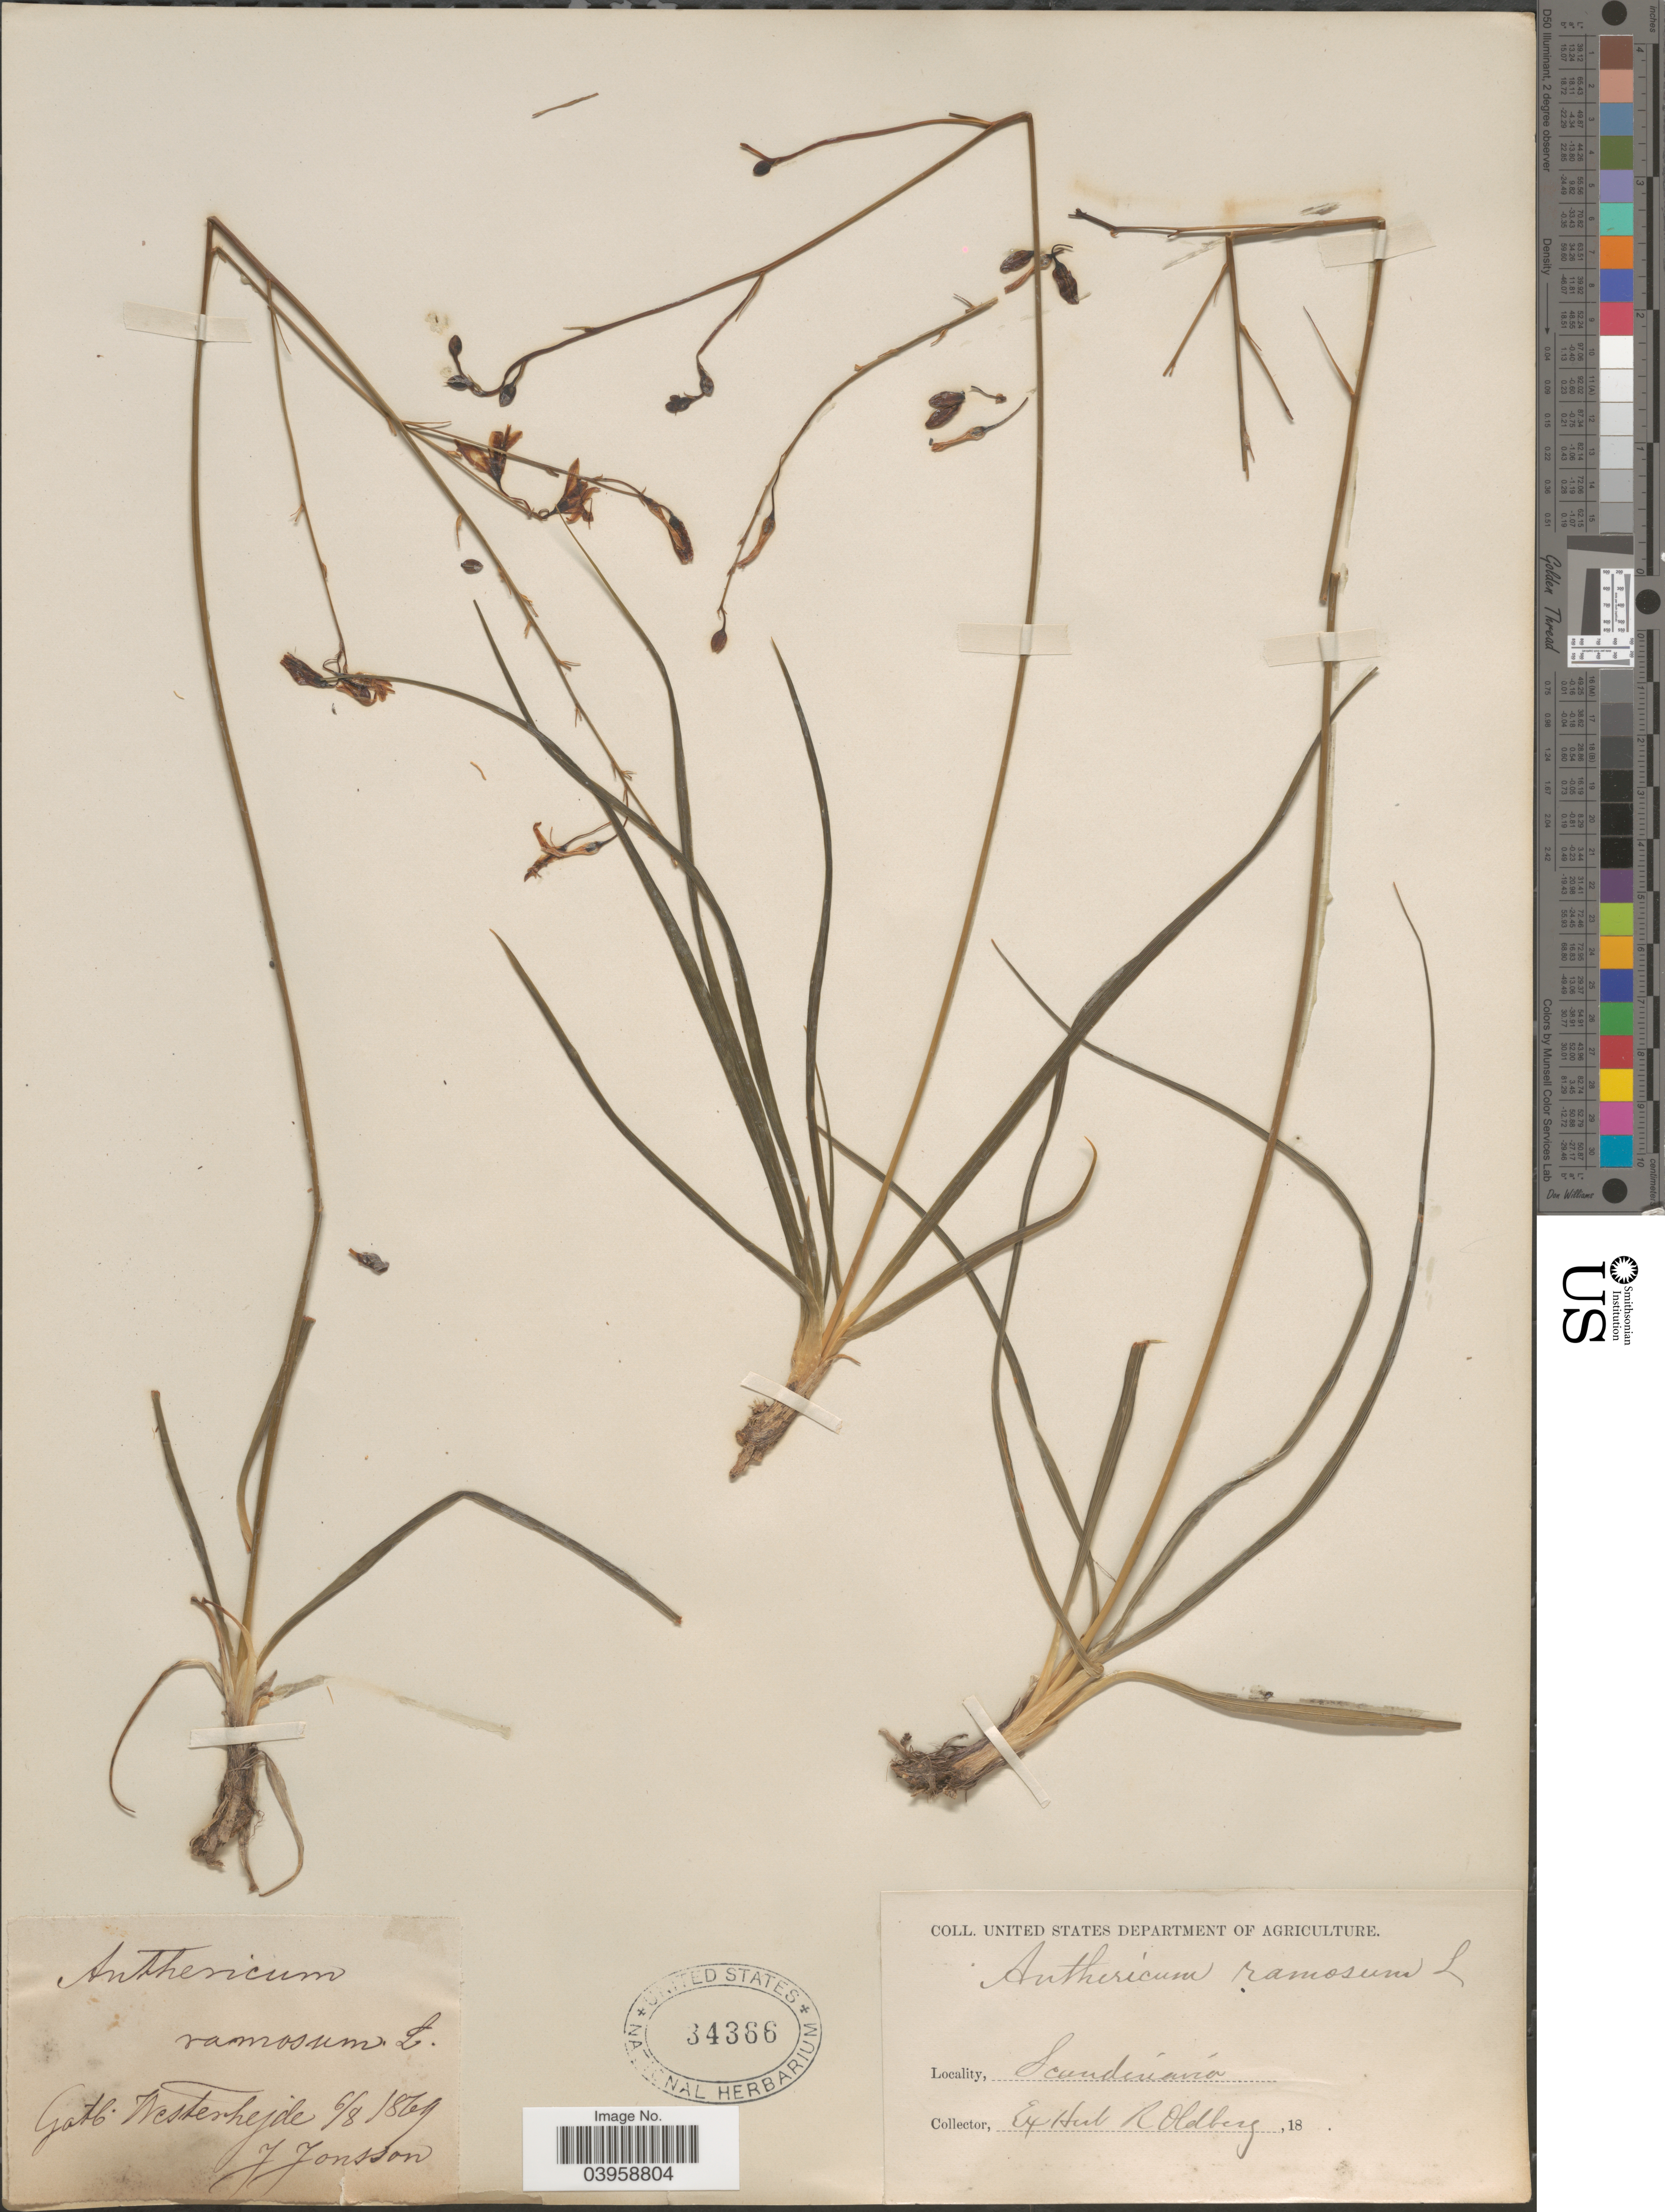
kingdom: Plantae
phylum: Tracheophyta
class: Liliopsida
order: Asparagales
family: Asparagaceae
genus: Anthericum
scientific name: Anthericum ramosum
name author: L.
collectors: J. Jonsson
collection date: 1869-08-06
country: Sweden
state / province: Gotland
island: Gotland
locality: Gotl. Westerhejde. Scandinavia.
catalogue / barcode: US 34366